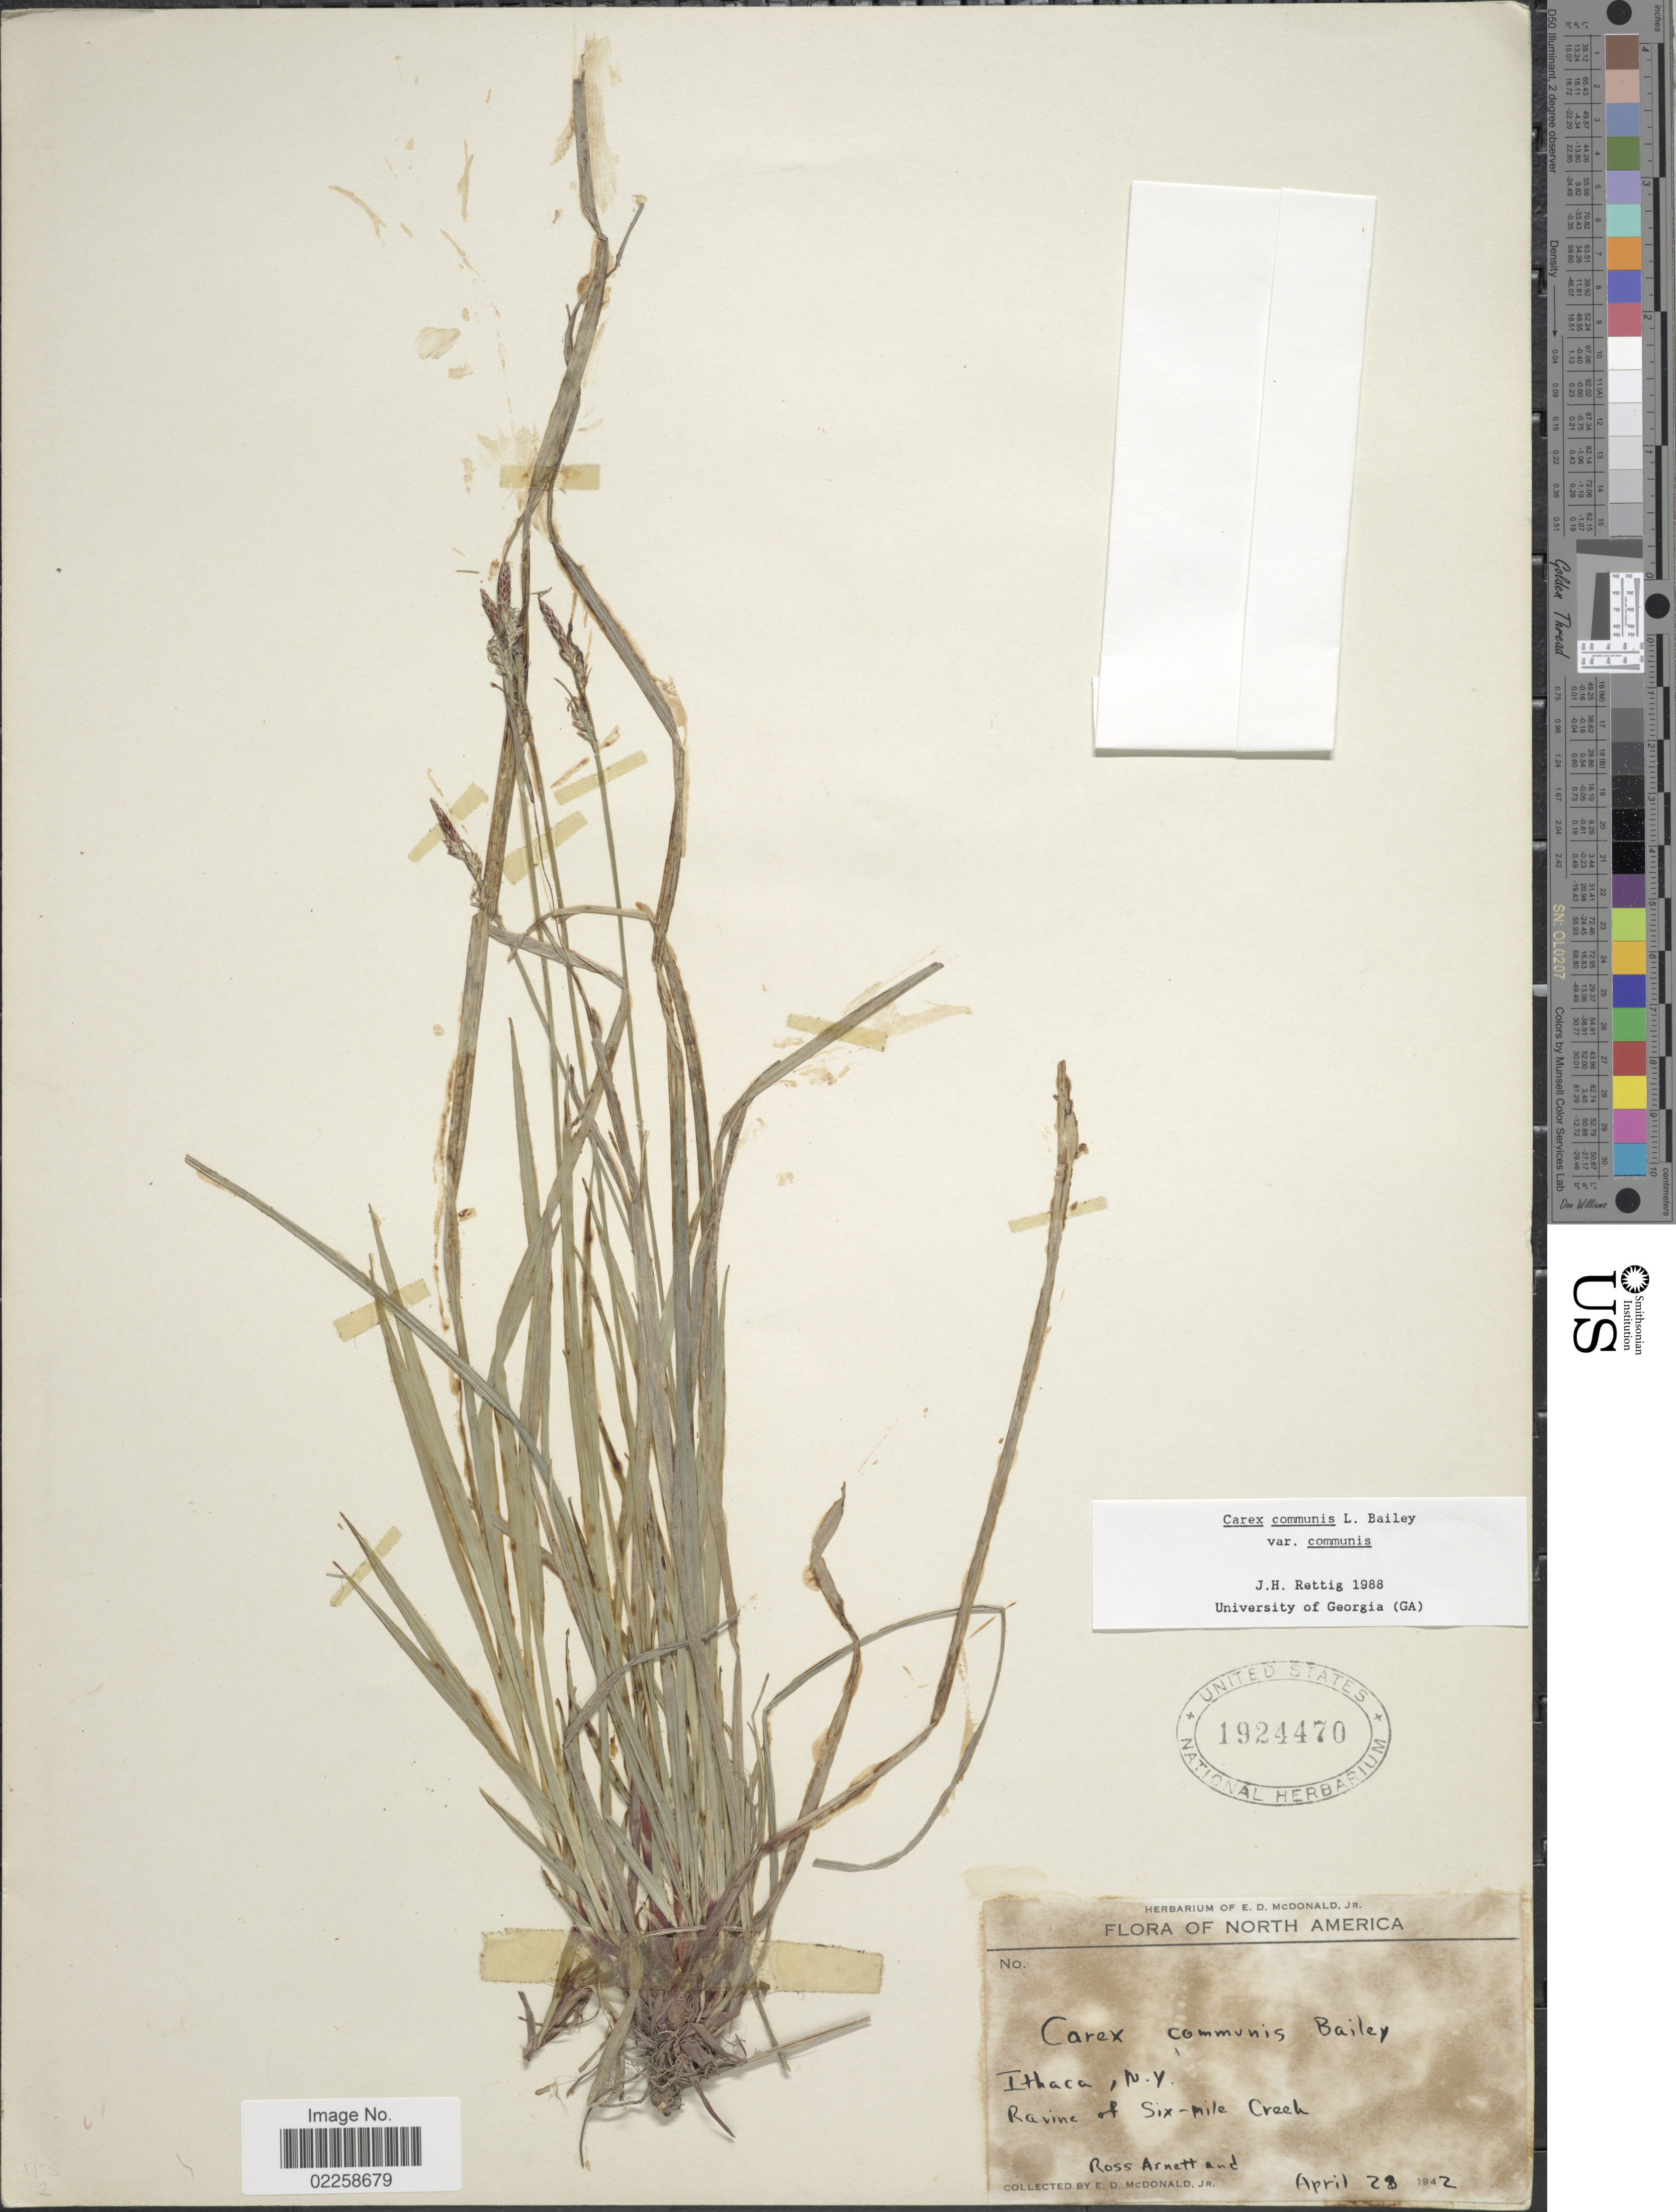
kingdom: Plantae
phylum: Tracheophyta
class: Liliopsida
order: Poales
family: Cyperaceae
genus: Carex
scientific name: Carex communis var. communis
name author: L.H. Bailey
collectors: R. Arnett & E. D. McDonald Jr.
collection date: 1942-04-28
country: United States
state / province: New York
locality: Ithaca, Ravine of Six-mile Creek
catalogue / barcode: US 1924470